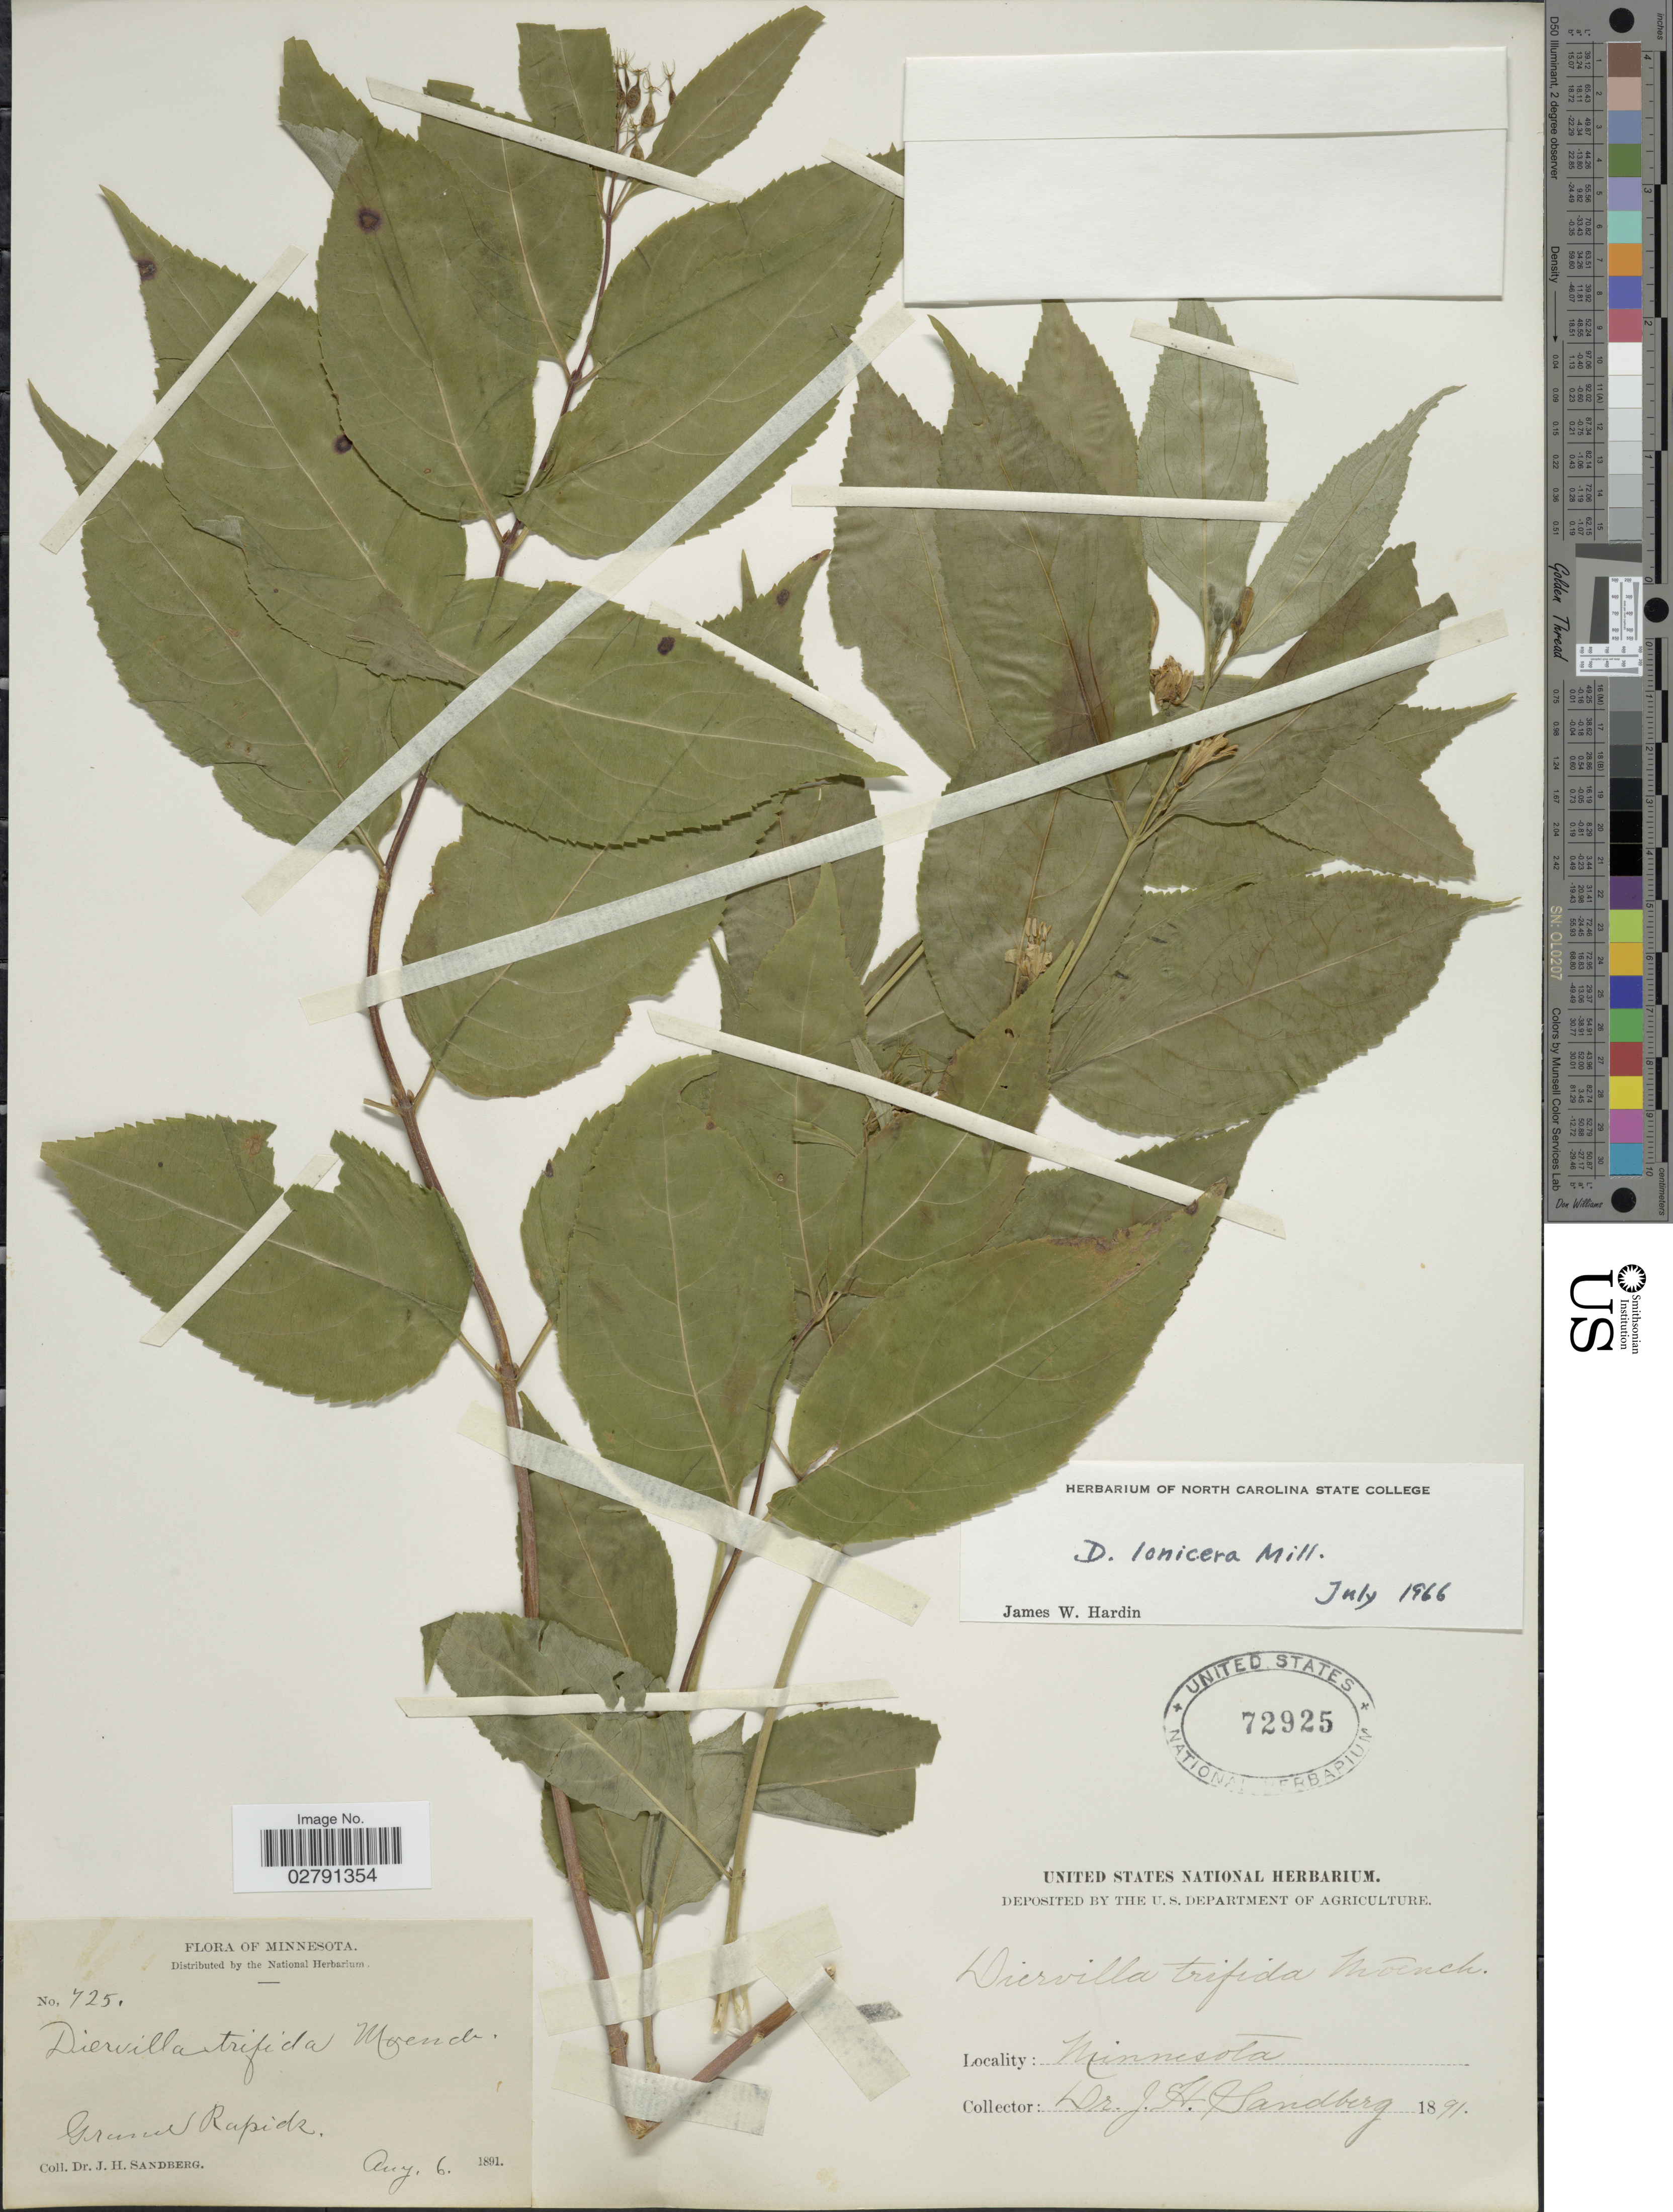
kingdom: Plantae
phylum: Tracheophyta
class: Magnoliopsida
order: Dipsacales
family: Caprifoliaceae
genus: Diervilla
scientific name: Diervilla lonicera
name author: Mill.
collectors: J. H. Sandberg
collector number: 725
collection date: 1891-08-06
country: United States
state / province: Minnesota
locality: Grand Rapids.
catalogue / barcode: US 72925